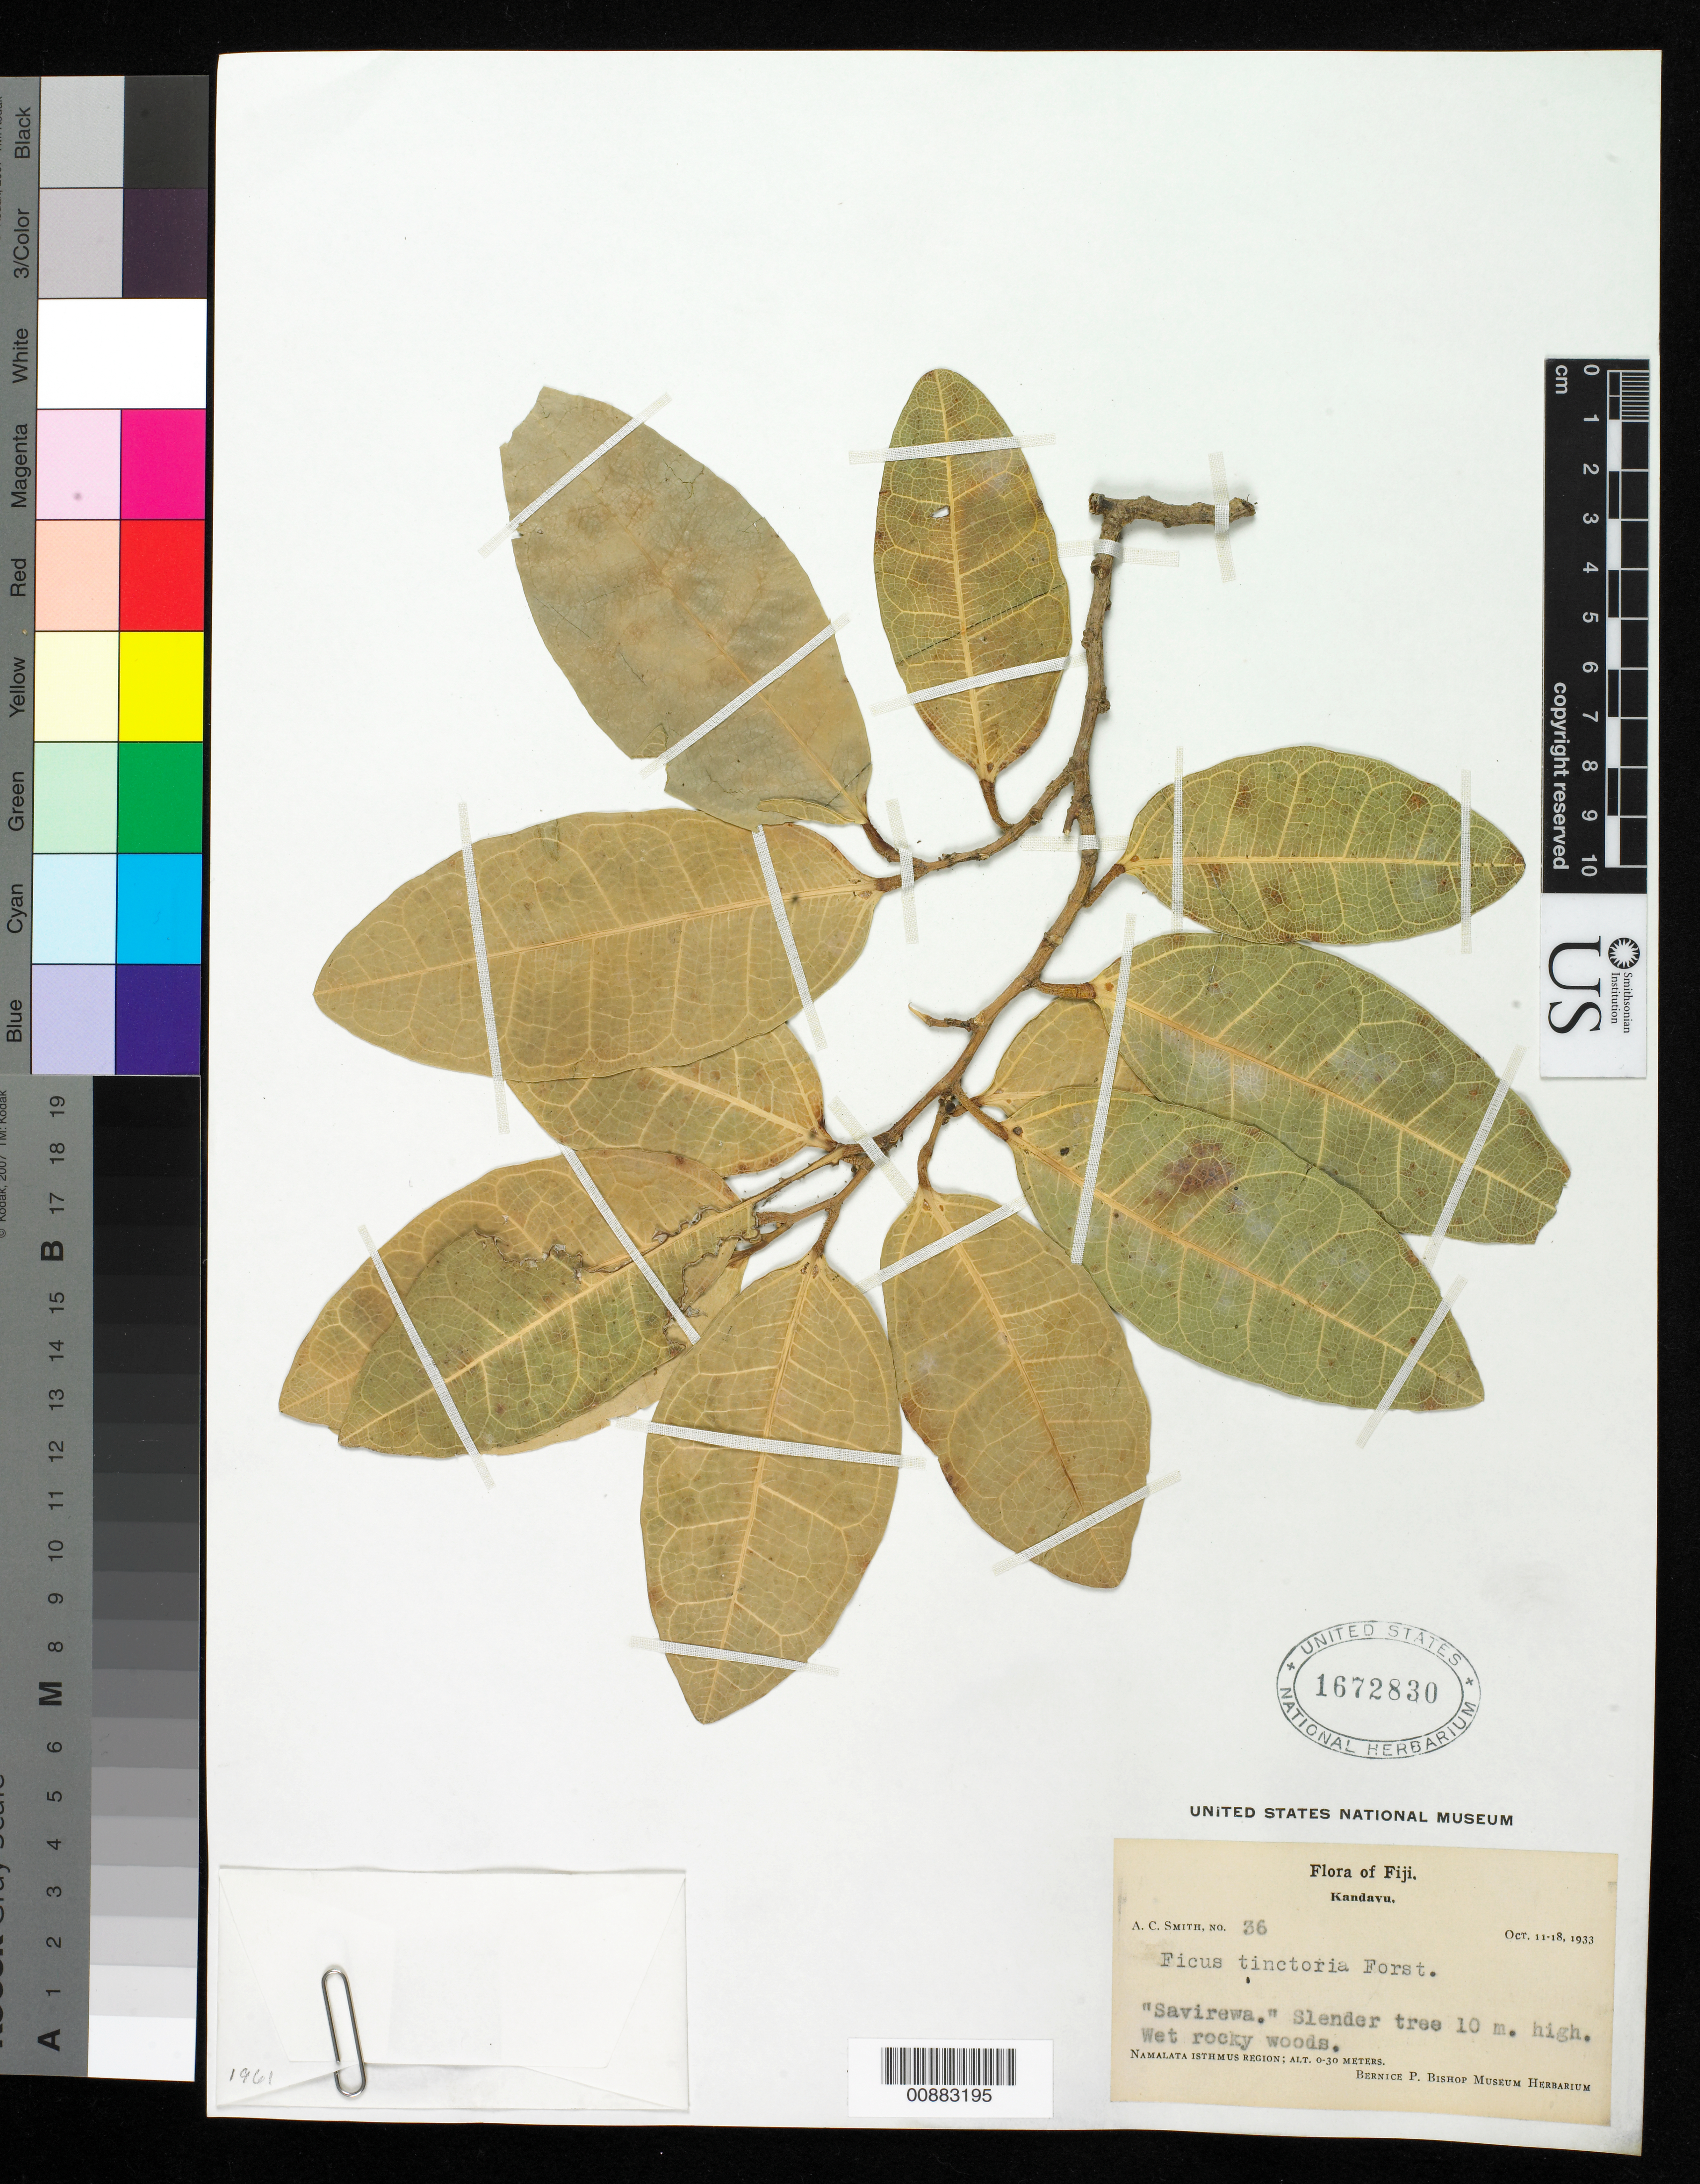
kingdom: Plantae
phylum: Tracheophyta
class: Magnoliopsida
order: Rosales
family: Moraceae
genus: Ficus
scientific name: Ficus tinctoria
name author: G. Forst.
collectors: C. A. Smith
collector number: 36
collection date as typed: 11 Oct 1933 to 18 Oct 1933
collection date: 1933-10-11/1933-10-18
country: Fiji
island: Kadavu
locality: (Kandavu) Namalata Istmus region.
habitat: Wet rocky woods.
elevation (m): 0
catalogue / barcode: US 1672830